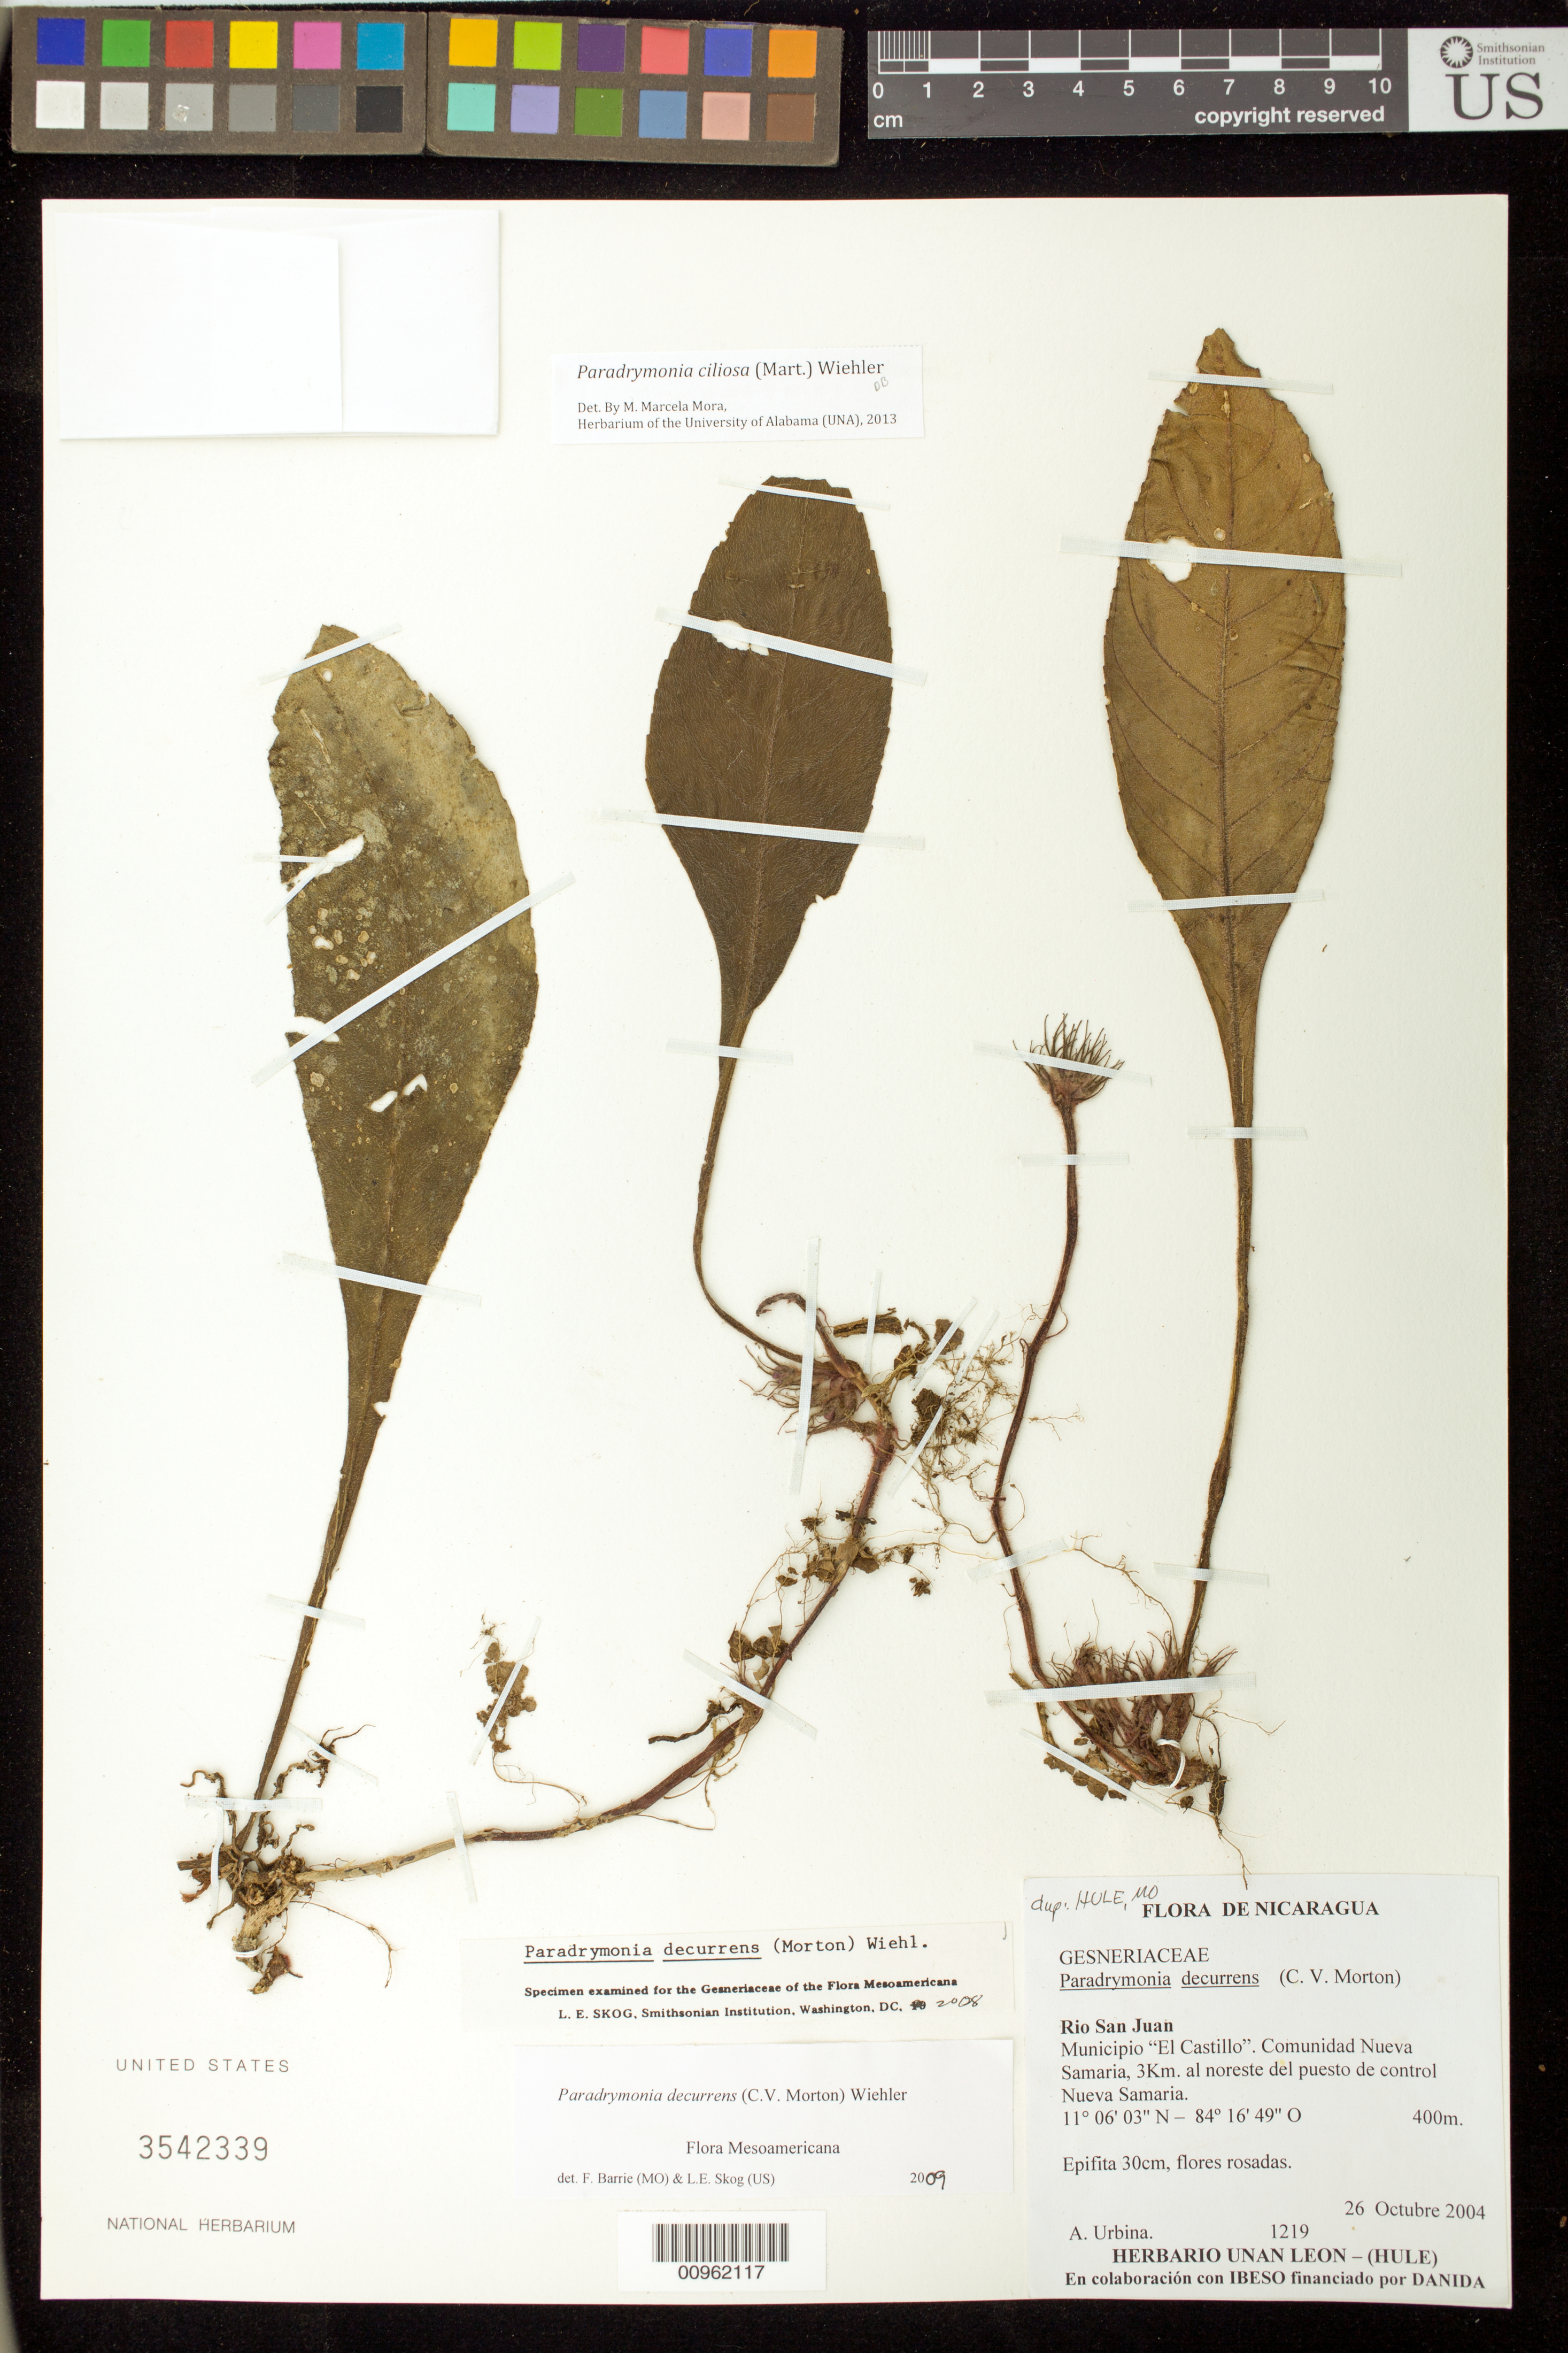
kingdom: Plantae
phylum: Tracheophyta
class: Magnoliopsida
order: Lamiales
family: Gesneriaceae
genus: Paradrymonia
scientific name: Paradrymonia ciliosa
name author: (Mart.) Wiehler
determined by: Mora, M. Marcela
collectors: A. Urbina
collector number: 1219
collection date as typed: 26 Oct 2004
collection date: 2004-10-26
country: Nicaragua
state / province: Rio San Juan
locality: Municipio "El Castillo", comunidad Nueva Samaria, 3 km al noreste del puesto del control Nueva Samaria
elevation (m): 400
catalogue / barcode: US 3542339